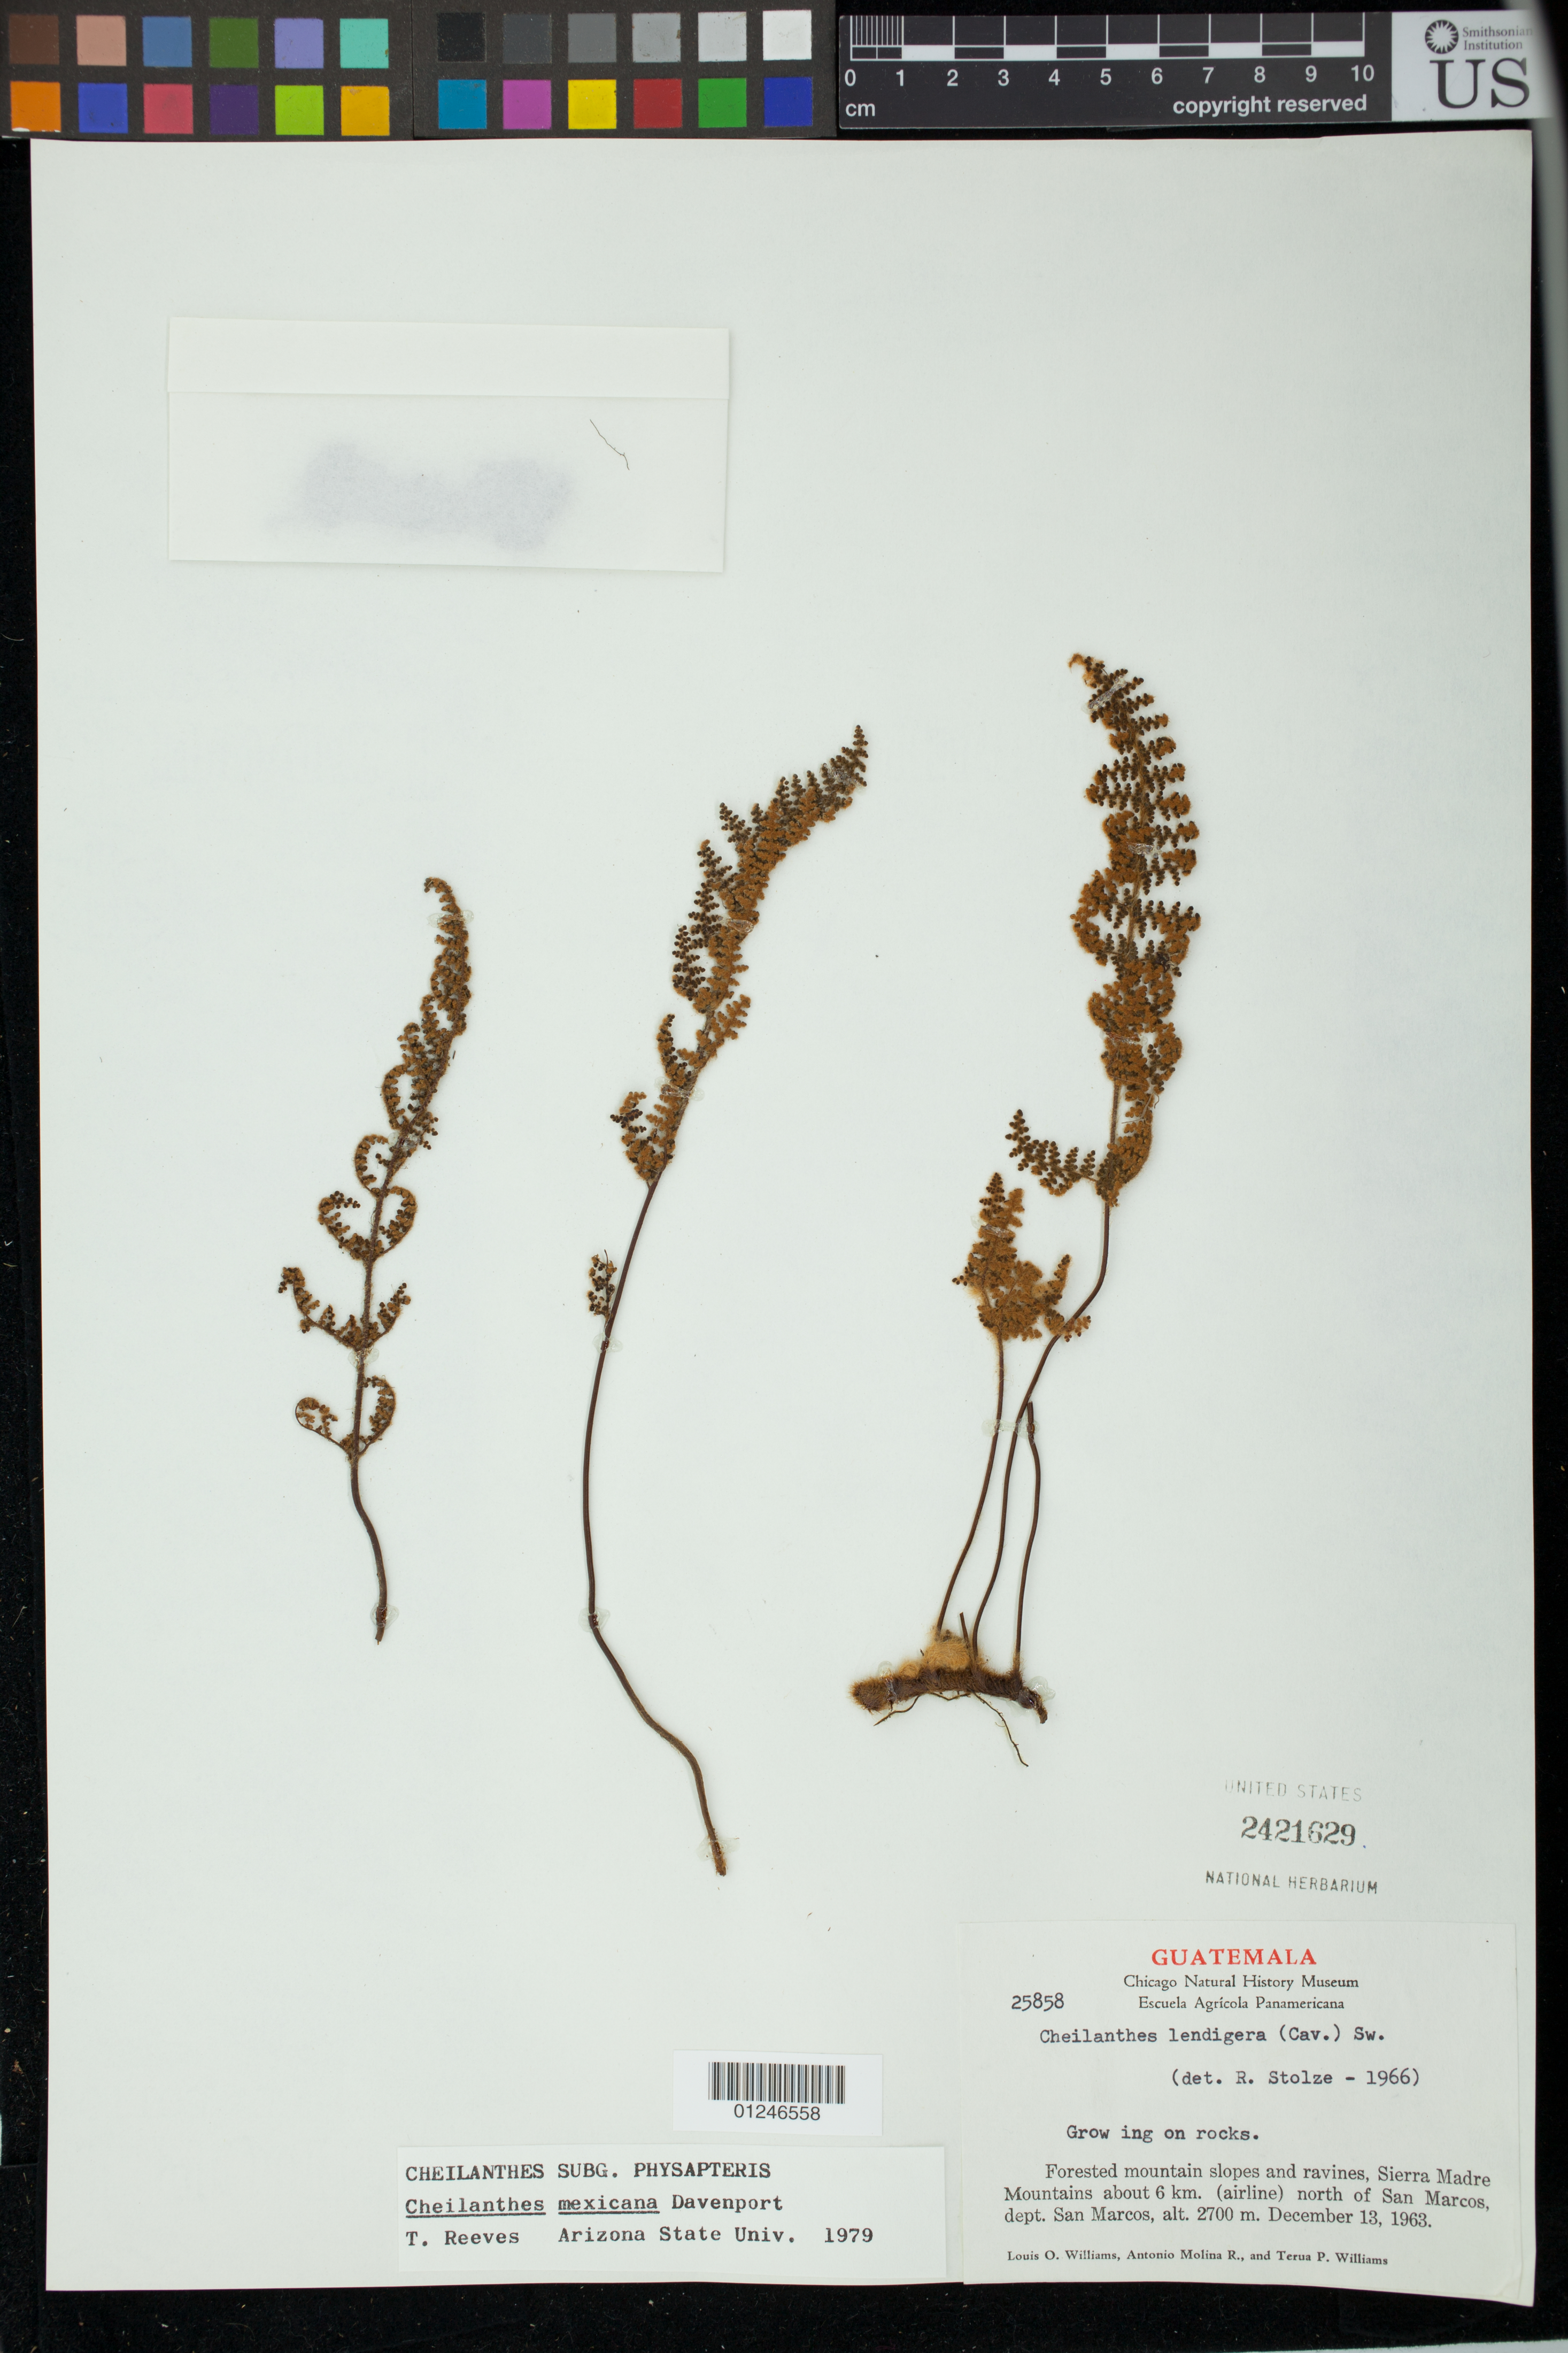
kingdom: Plantae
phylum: Tracheophyta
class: Polypodiopsida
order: Polypodiales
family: Pteridaceae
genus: Myriopteris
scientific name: Myriopteris mexicana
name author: (Davenp.) Grusz & Windham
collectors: L. O. Williams, A. Molina R. & T. P. Williams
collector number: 25858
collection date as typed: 13 Dec 1963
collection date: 1963-12-13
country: Guatemala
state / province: San Marcos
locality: about 6 km above N of San Marcos.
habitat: growing on rocks. Forested mountain slopes and ravines.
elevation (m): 2700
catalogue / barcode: US 2421629